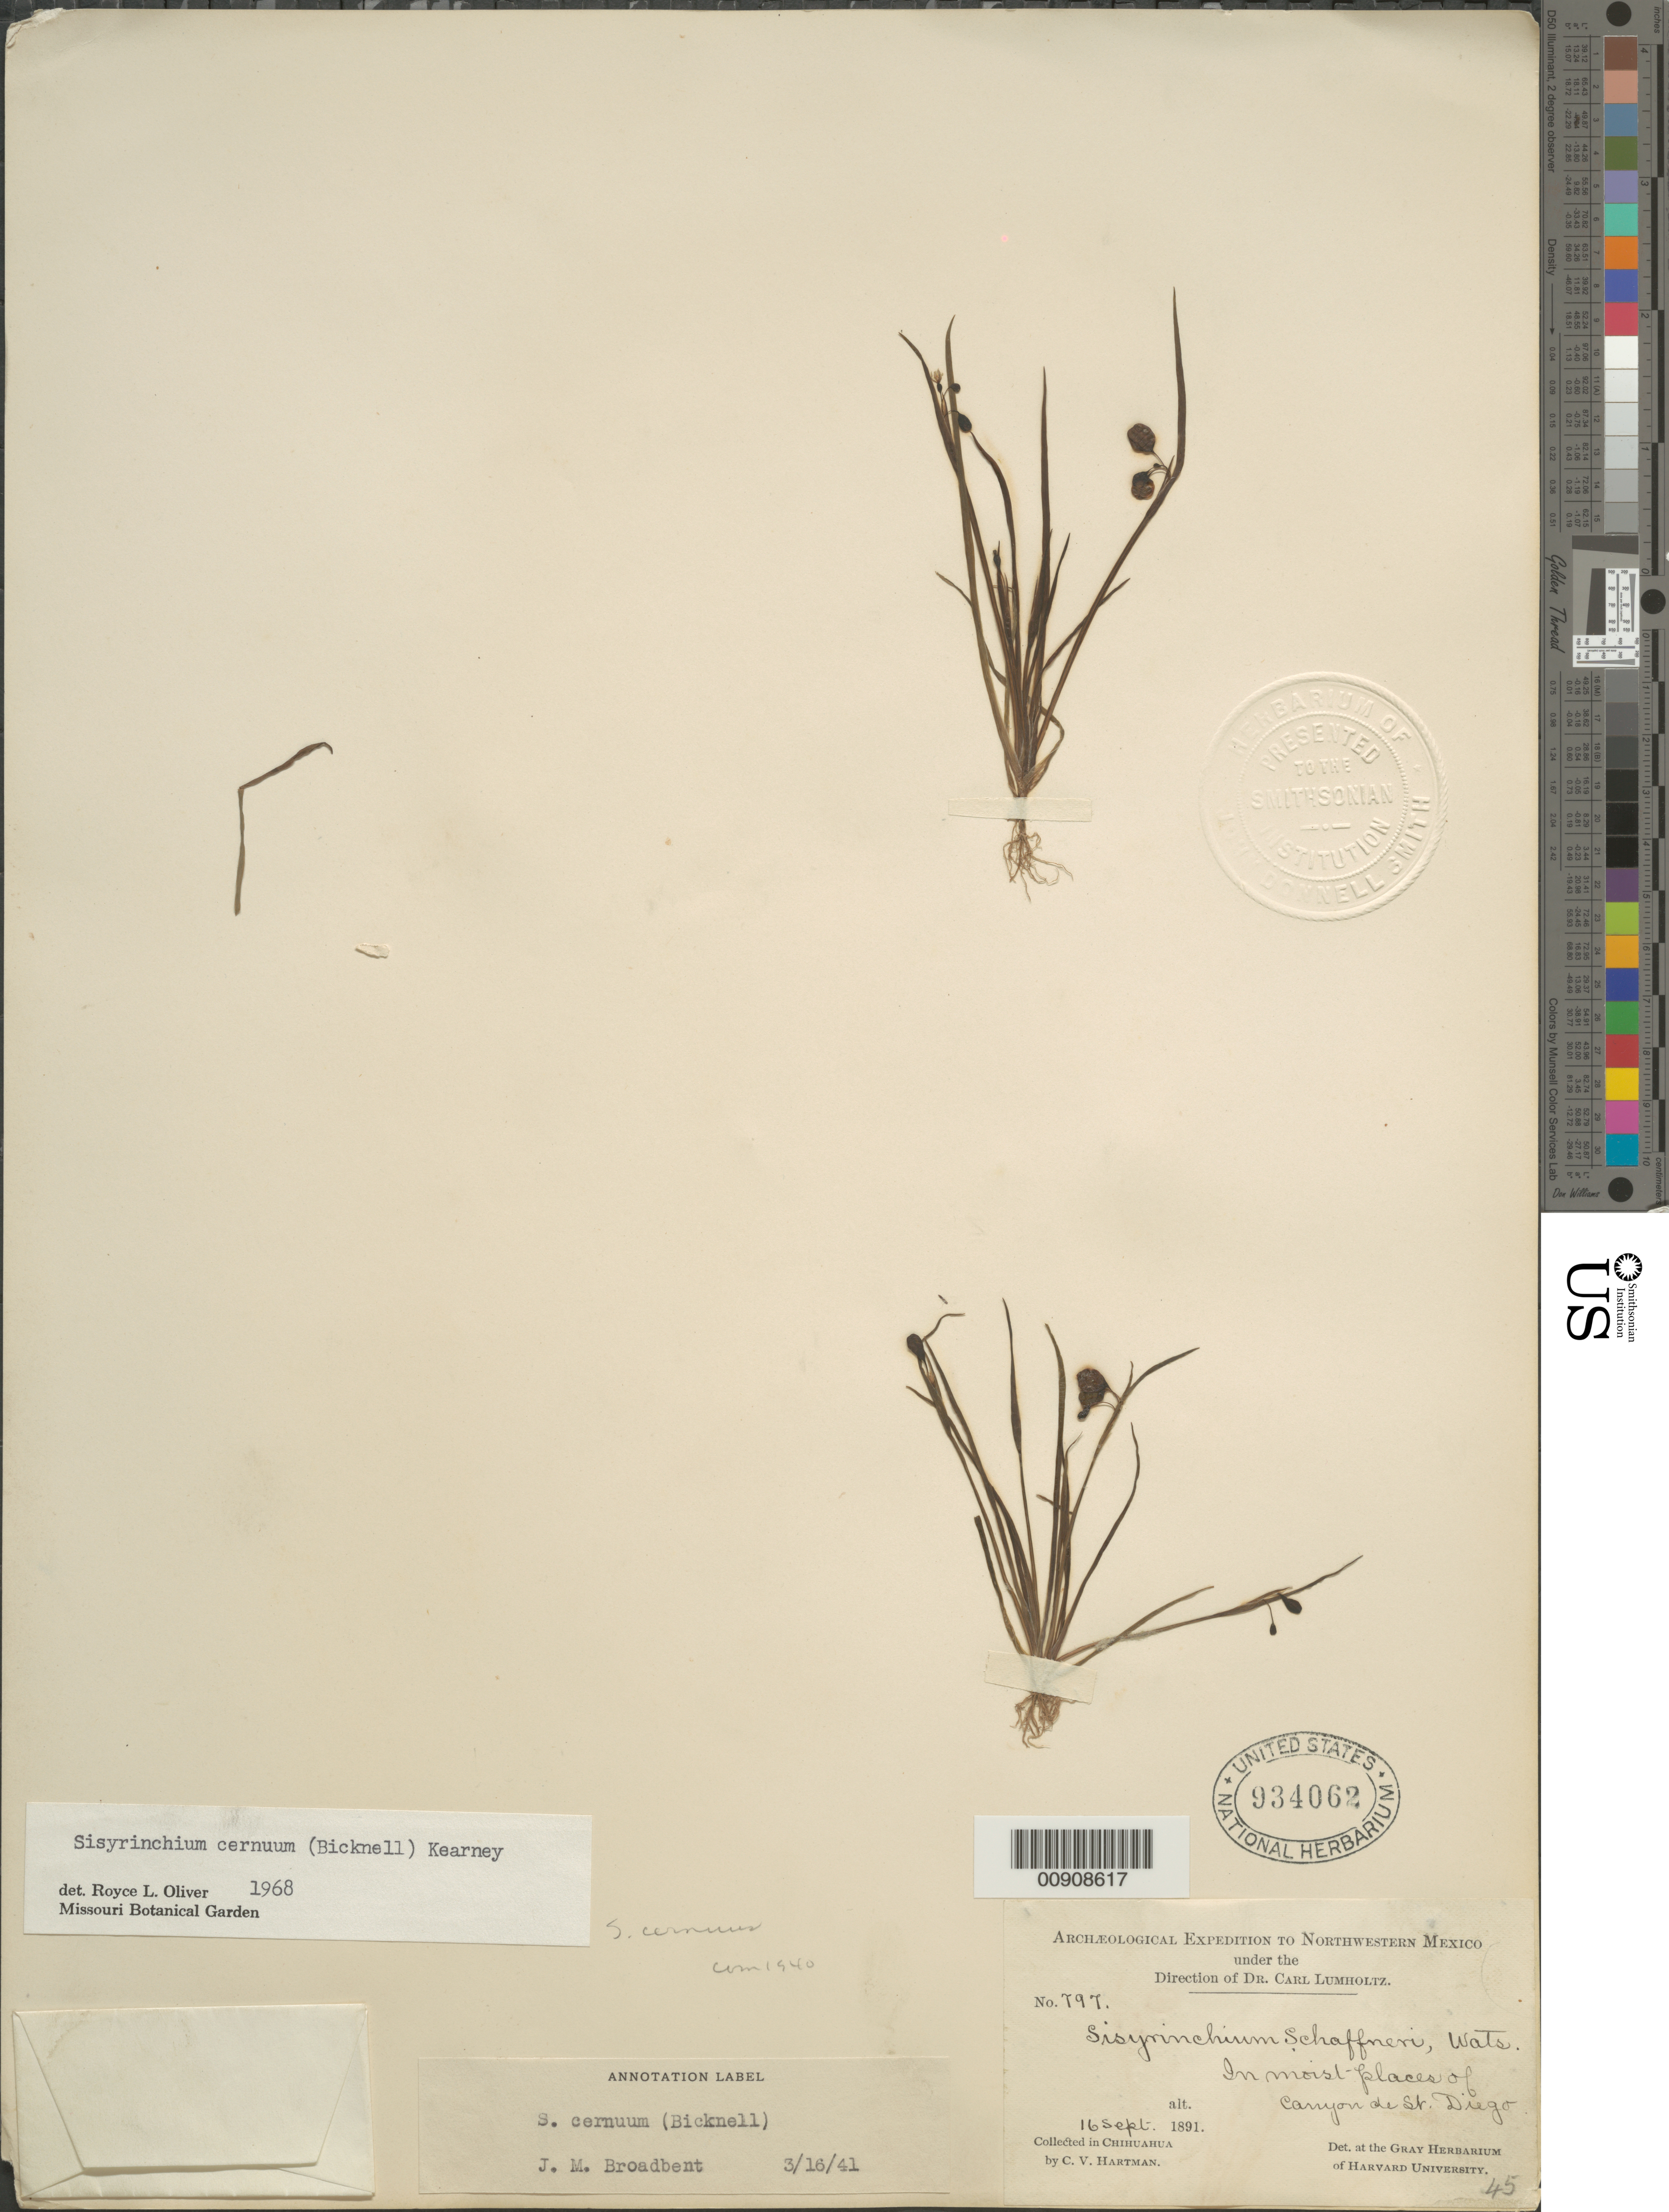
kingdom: Plantae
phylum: Tracheophyta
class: Liliopsida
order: Asparagales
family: Iridaceae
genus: Sisyrinchium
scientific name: Sisyrinchium cernuum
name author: (E.P. Bicknell) Kearney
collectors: C. V. Hartman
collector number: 797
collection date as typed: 16 Sep 1891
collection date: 1891-09-16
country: Mexico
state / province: Chihuahua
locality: Chihuahua: Canyon de St. Diego.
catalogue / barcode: US 934062